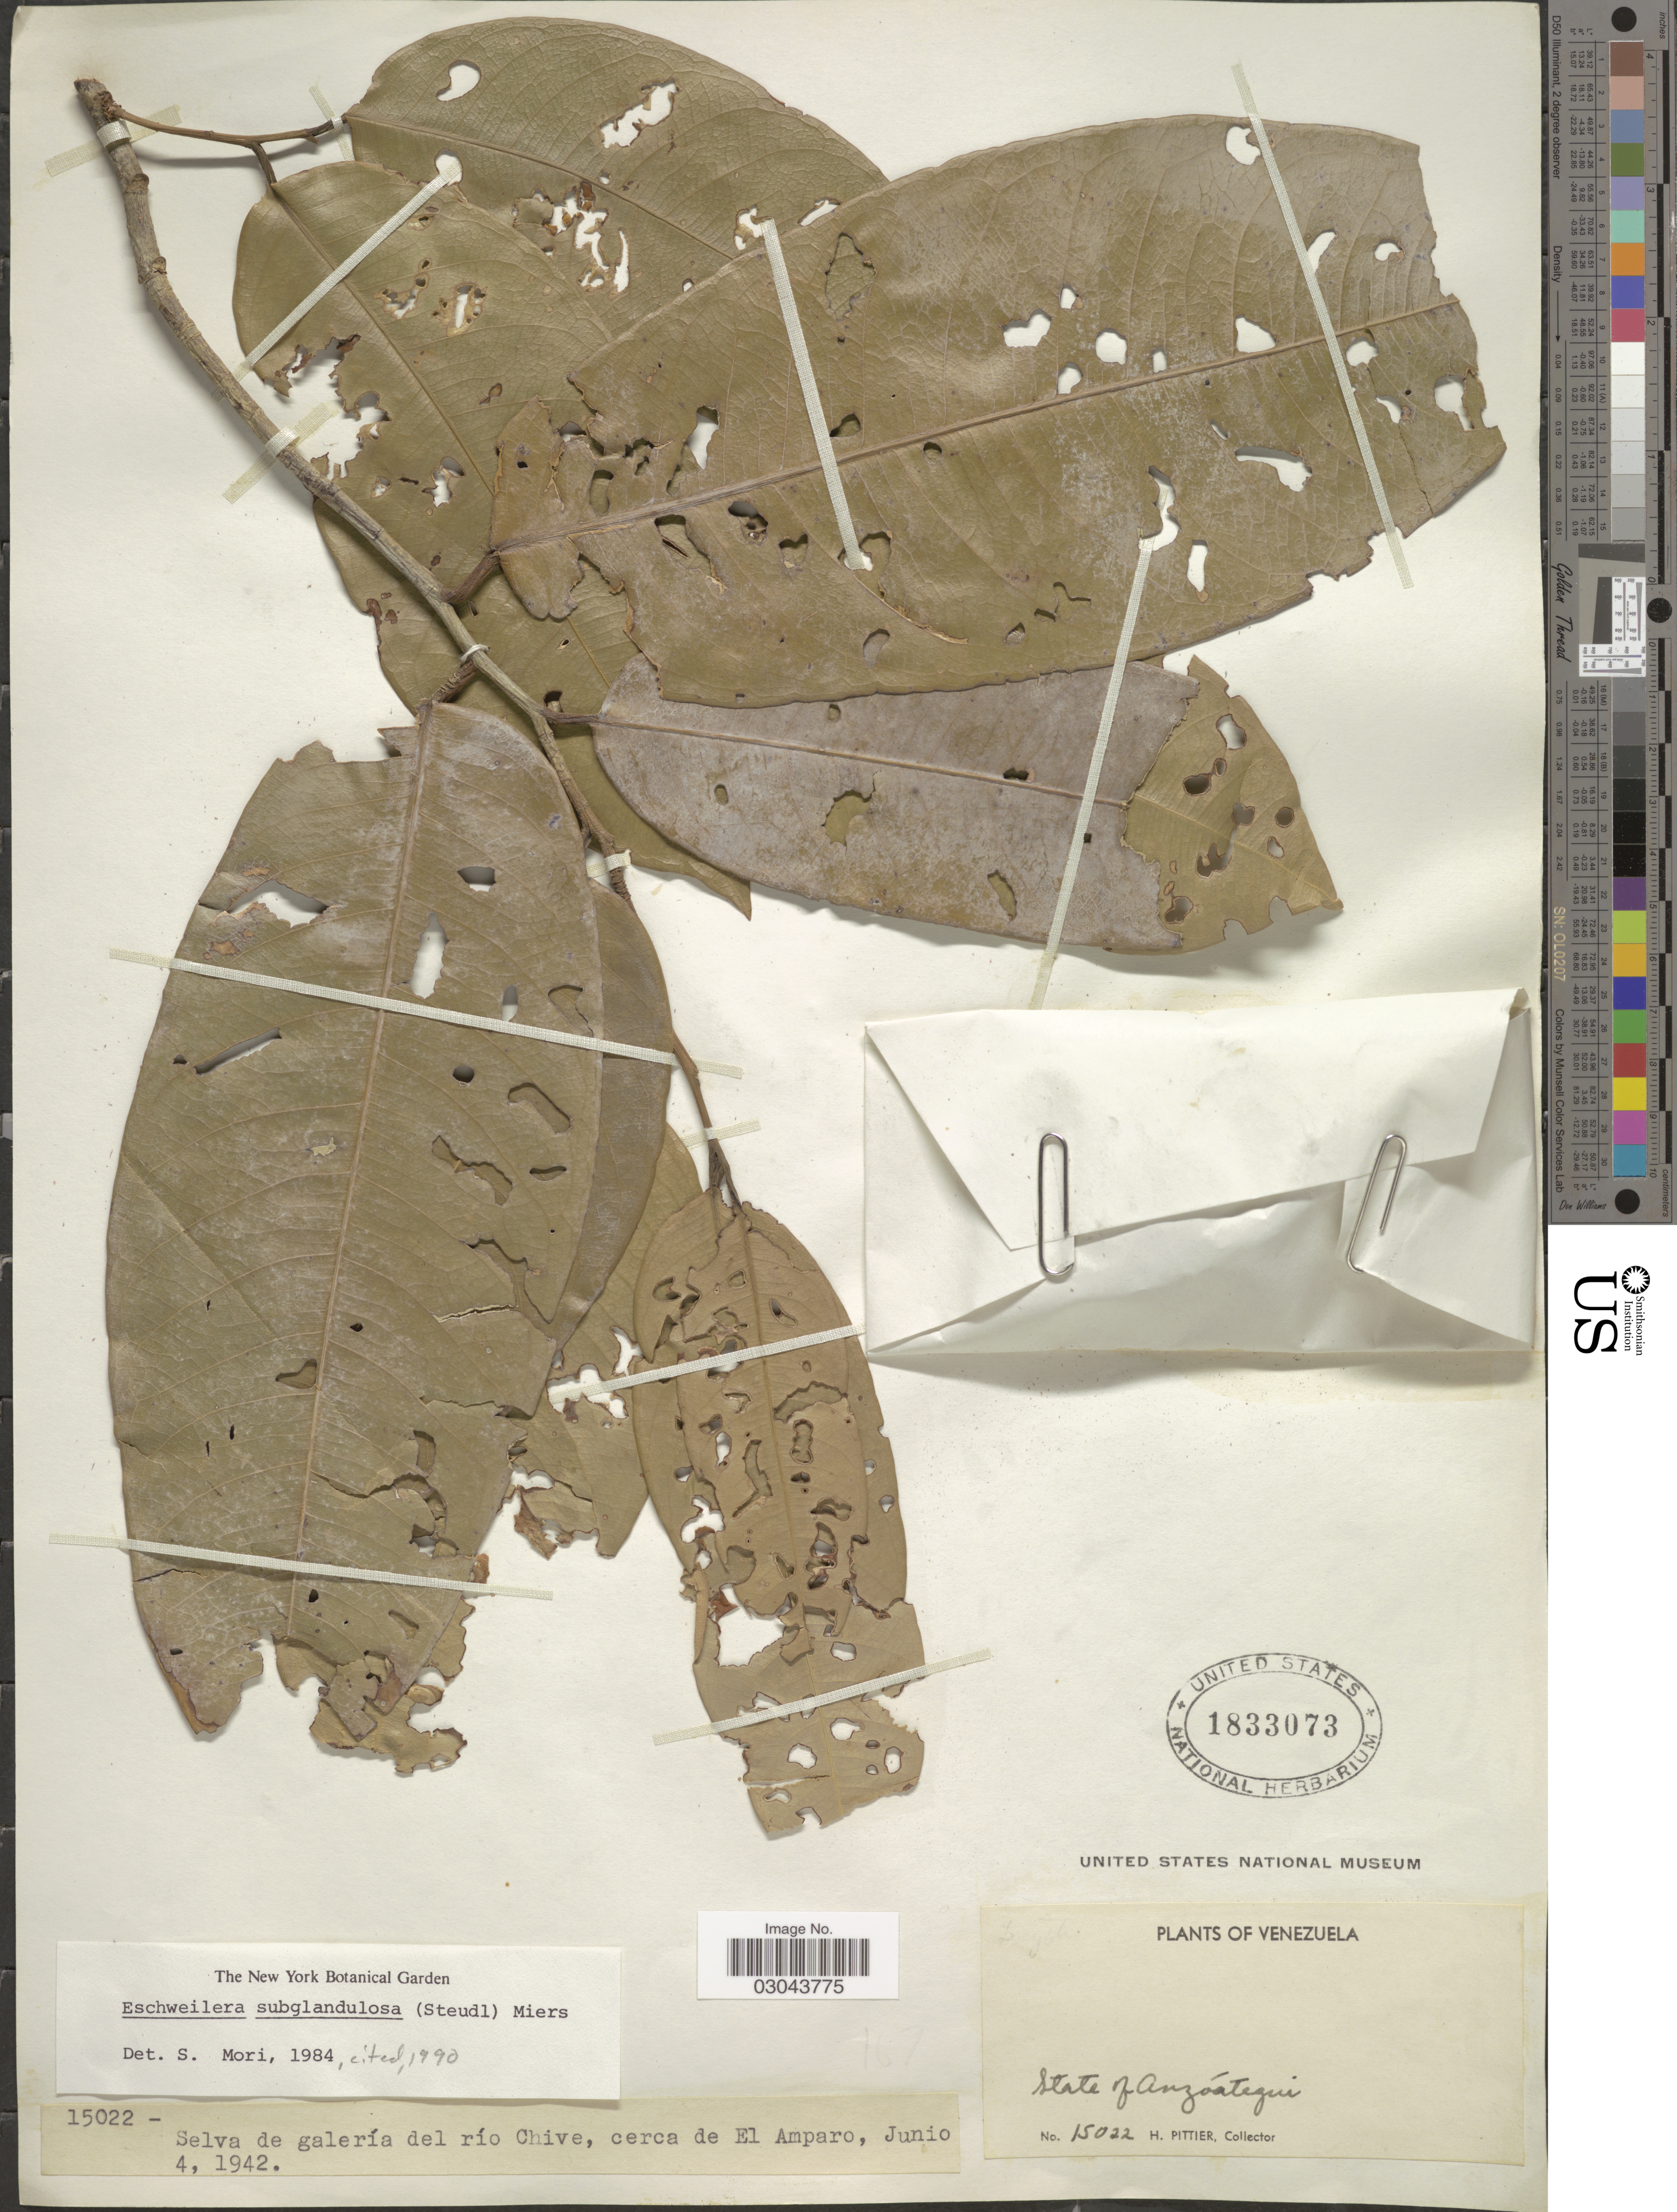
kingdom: Plantae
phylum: Tracheophyta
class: Magnoliopsida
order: Ericales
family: Lecythidaceae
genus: Eschweilera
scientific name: Eschweilera subglandulosa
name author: (Steud. ex Berg) Miers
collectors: H. F. Pittier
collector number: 15022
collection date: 1942-06-04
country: Venezuela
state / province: Anzoategui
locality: Selva de galería del río Chive, cerca de El Amparo.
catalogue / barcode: US 1833073